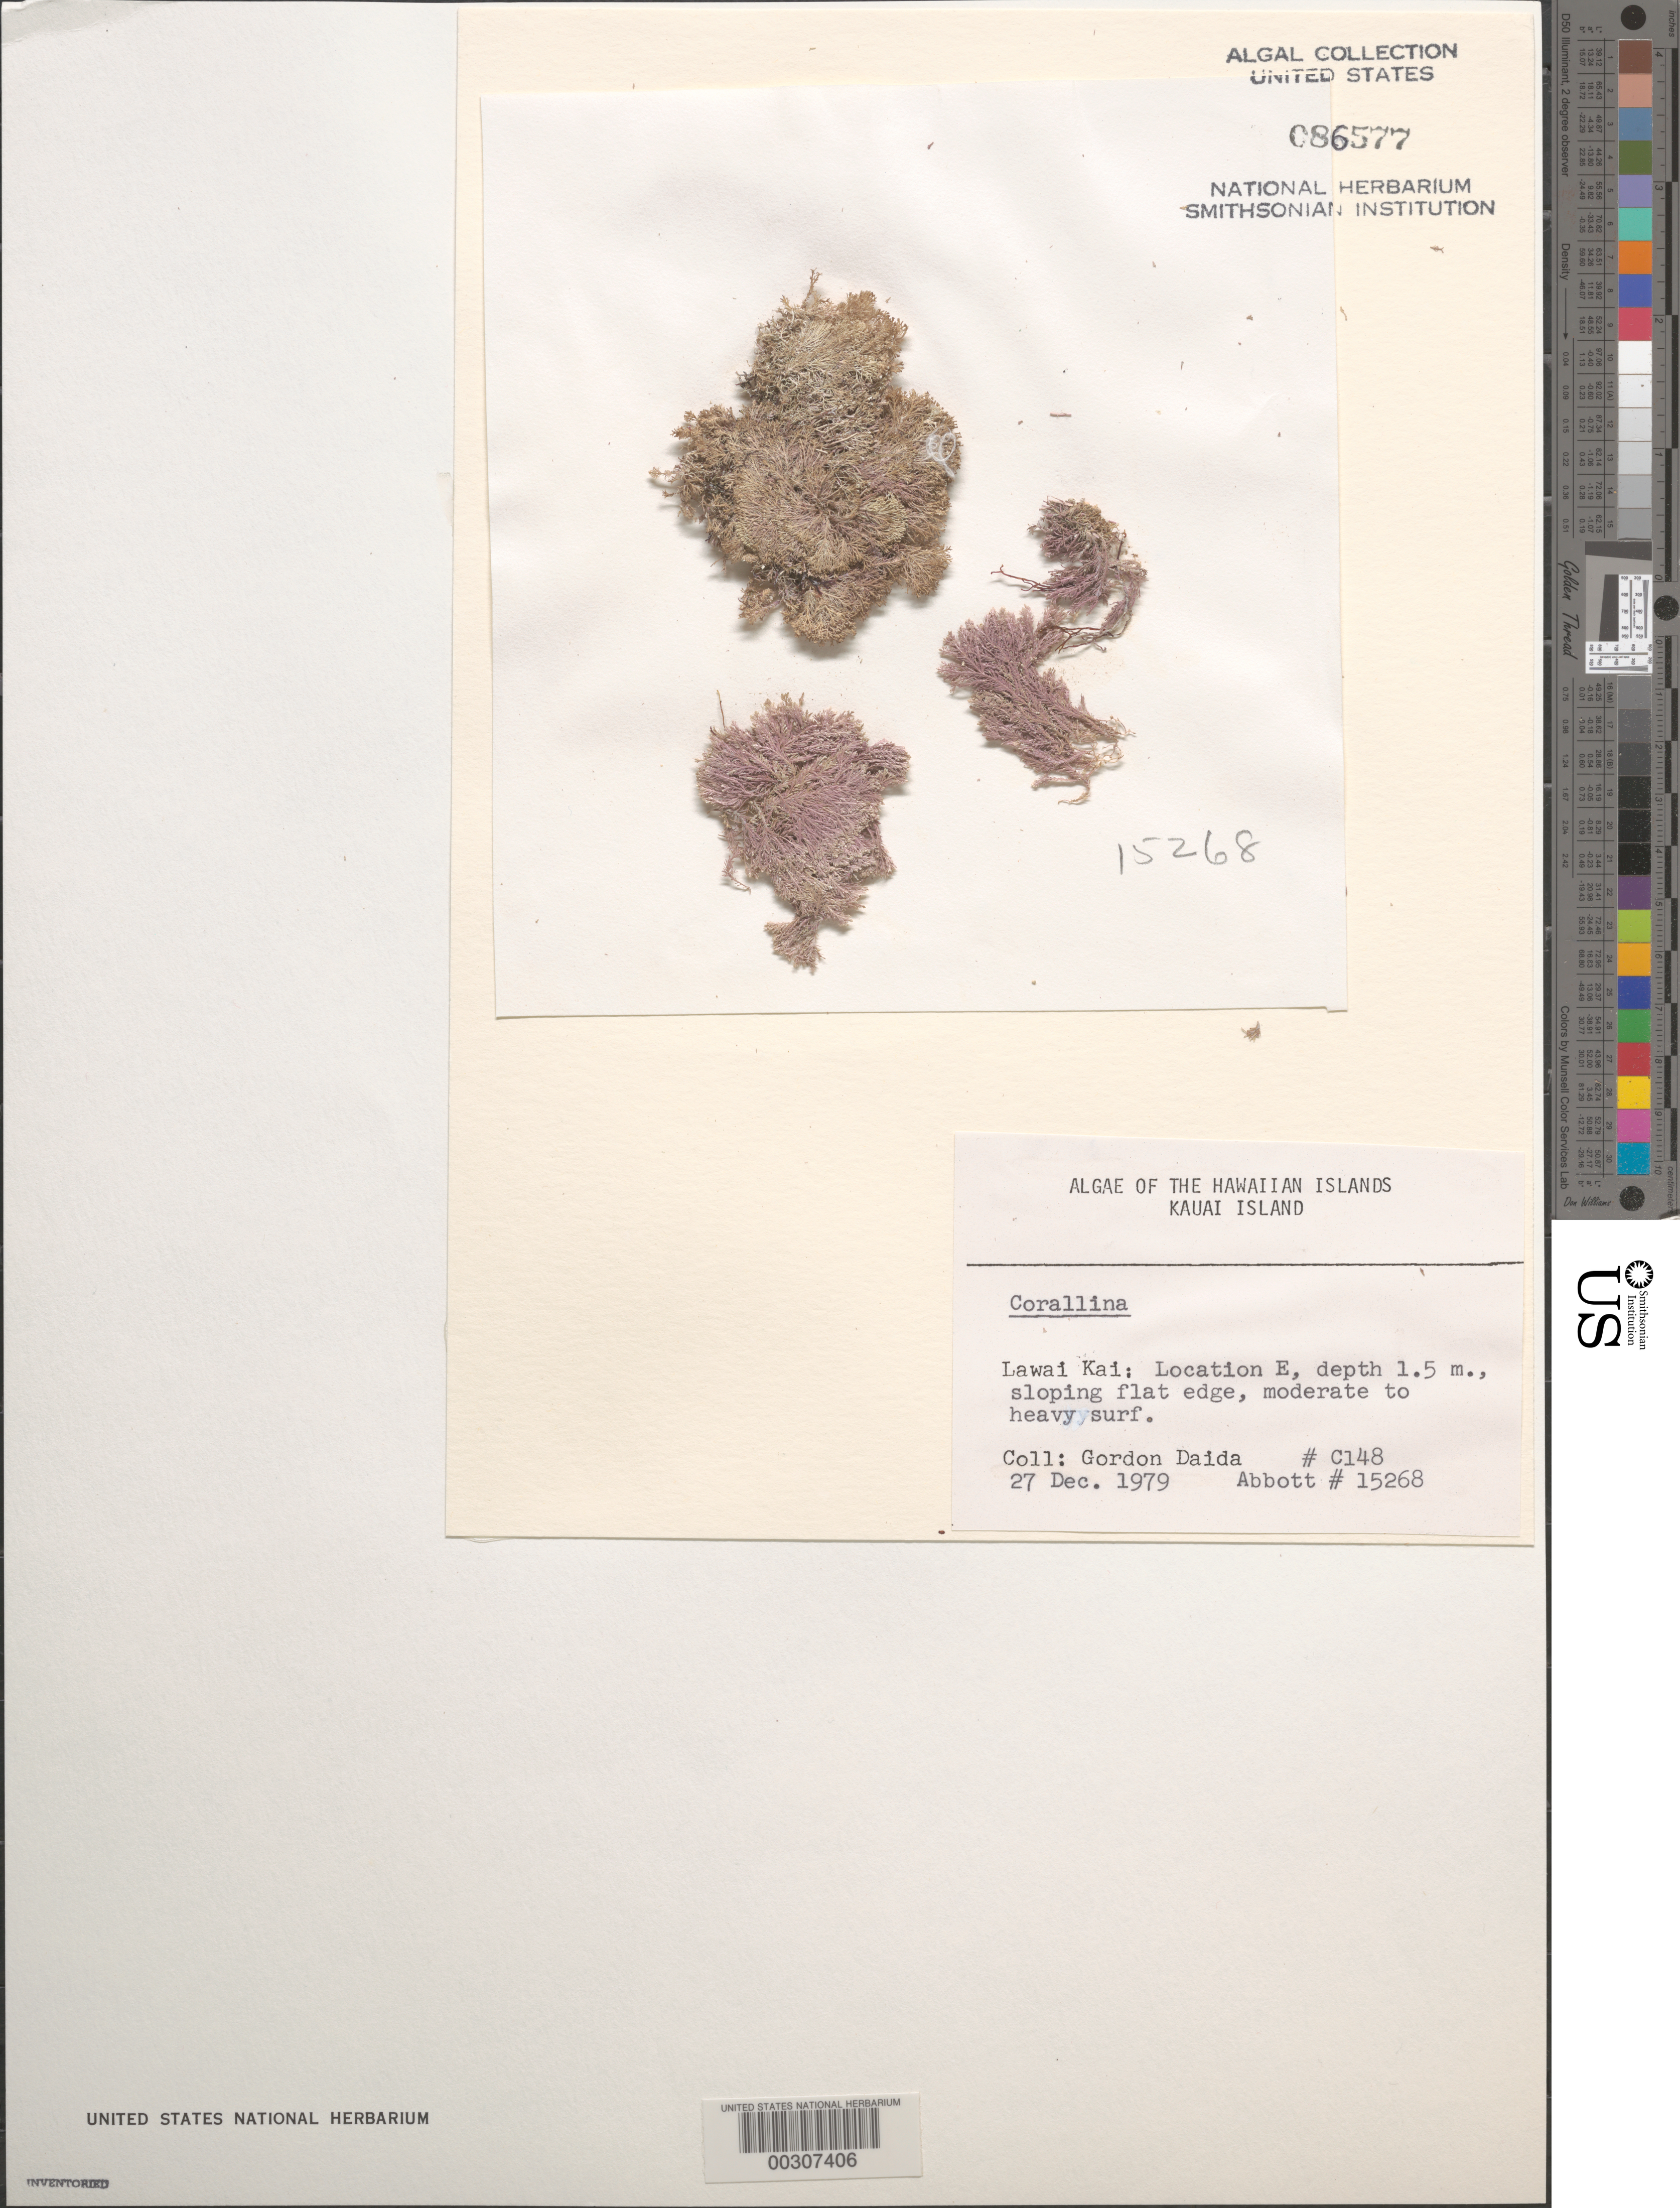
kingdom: Plantae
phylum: Rhodophyta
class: Florideophyceae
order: Corallinales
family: Corallinaceae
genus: Corallina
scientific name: Corallina sp.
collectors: G. Daida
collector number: C148 & IAA 15268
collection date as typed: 27 Dec 1979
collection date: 1979-12-27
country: United States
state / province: Hawaii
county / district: Kauai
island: Kaua'i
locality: Lawai Kai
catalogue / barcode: US 86577